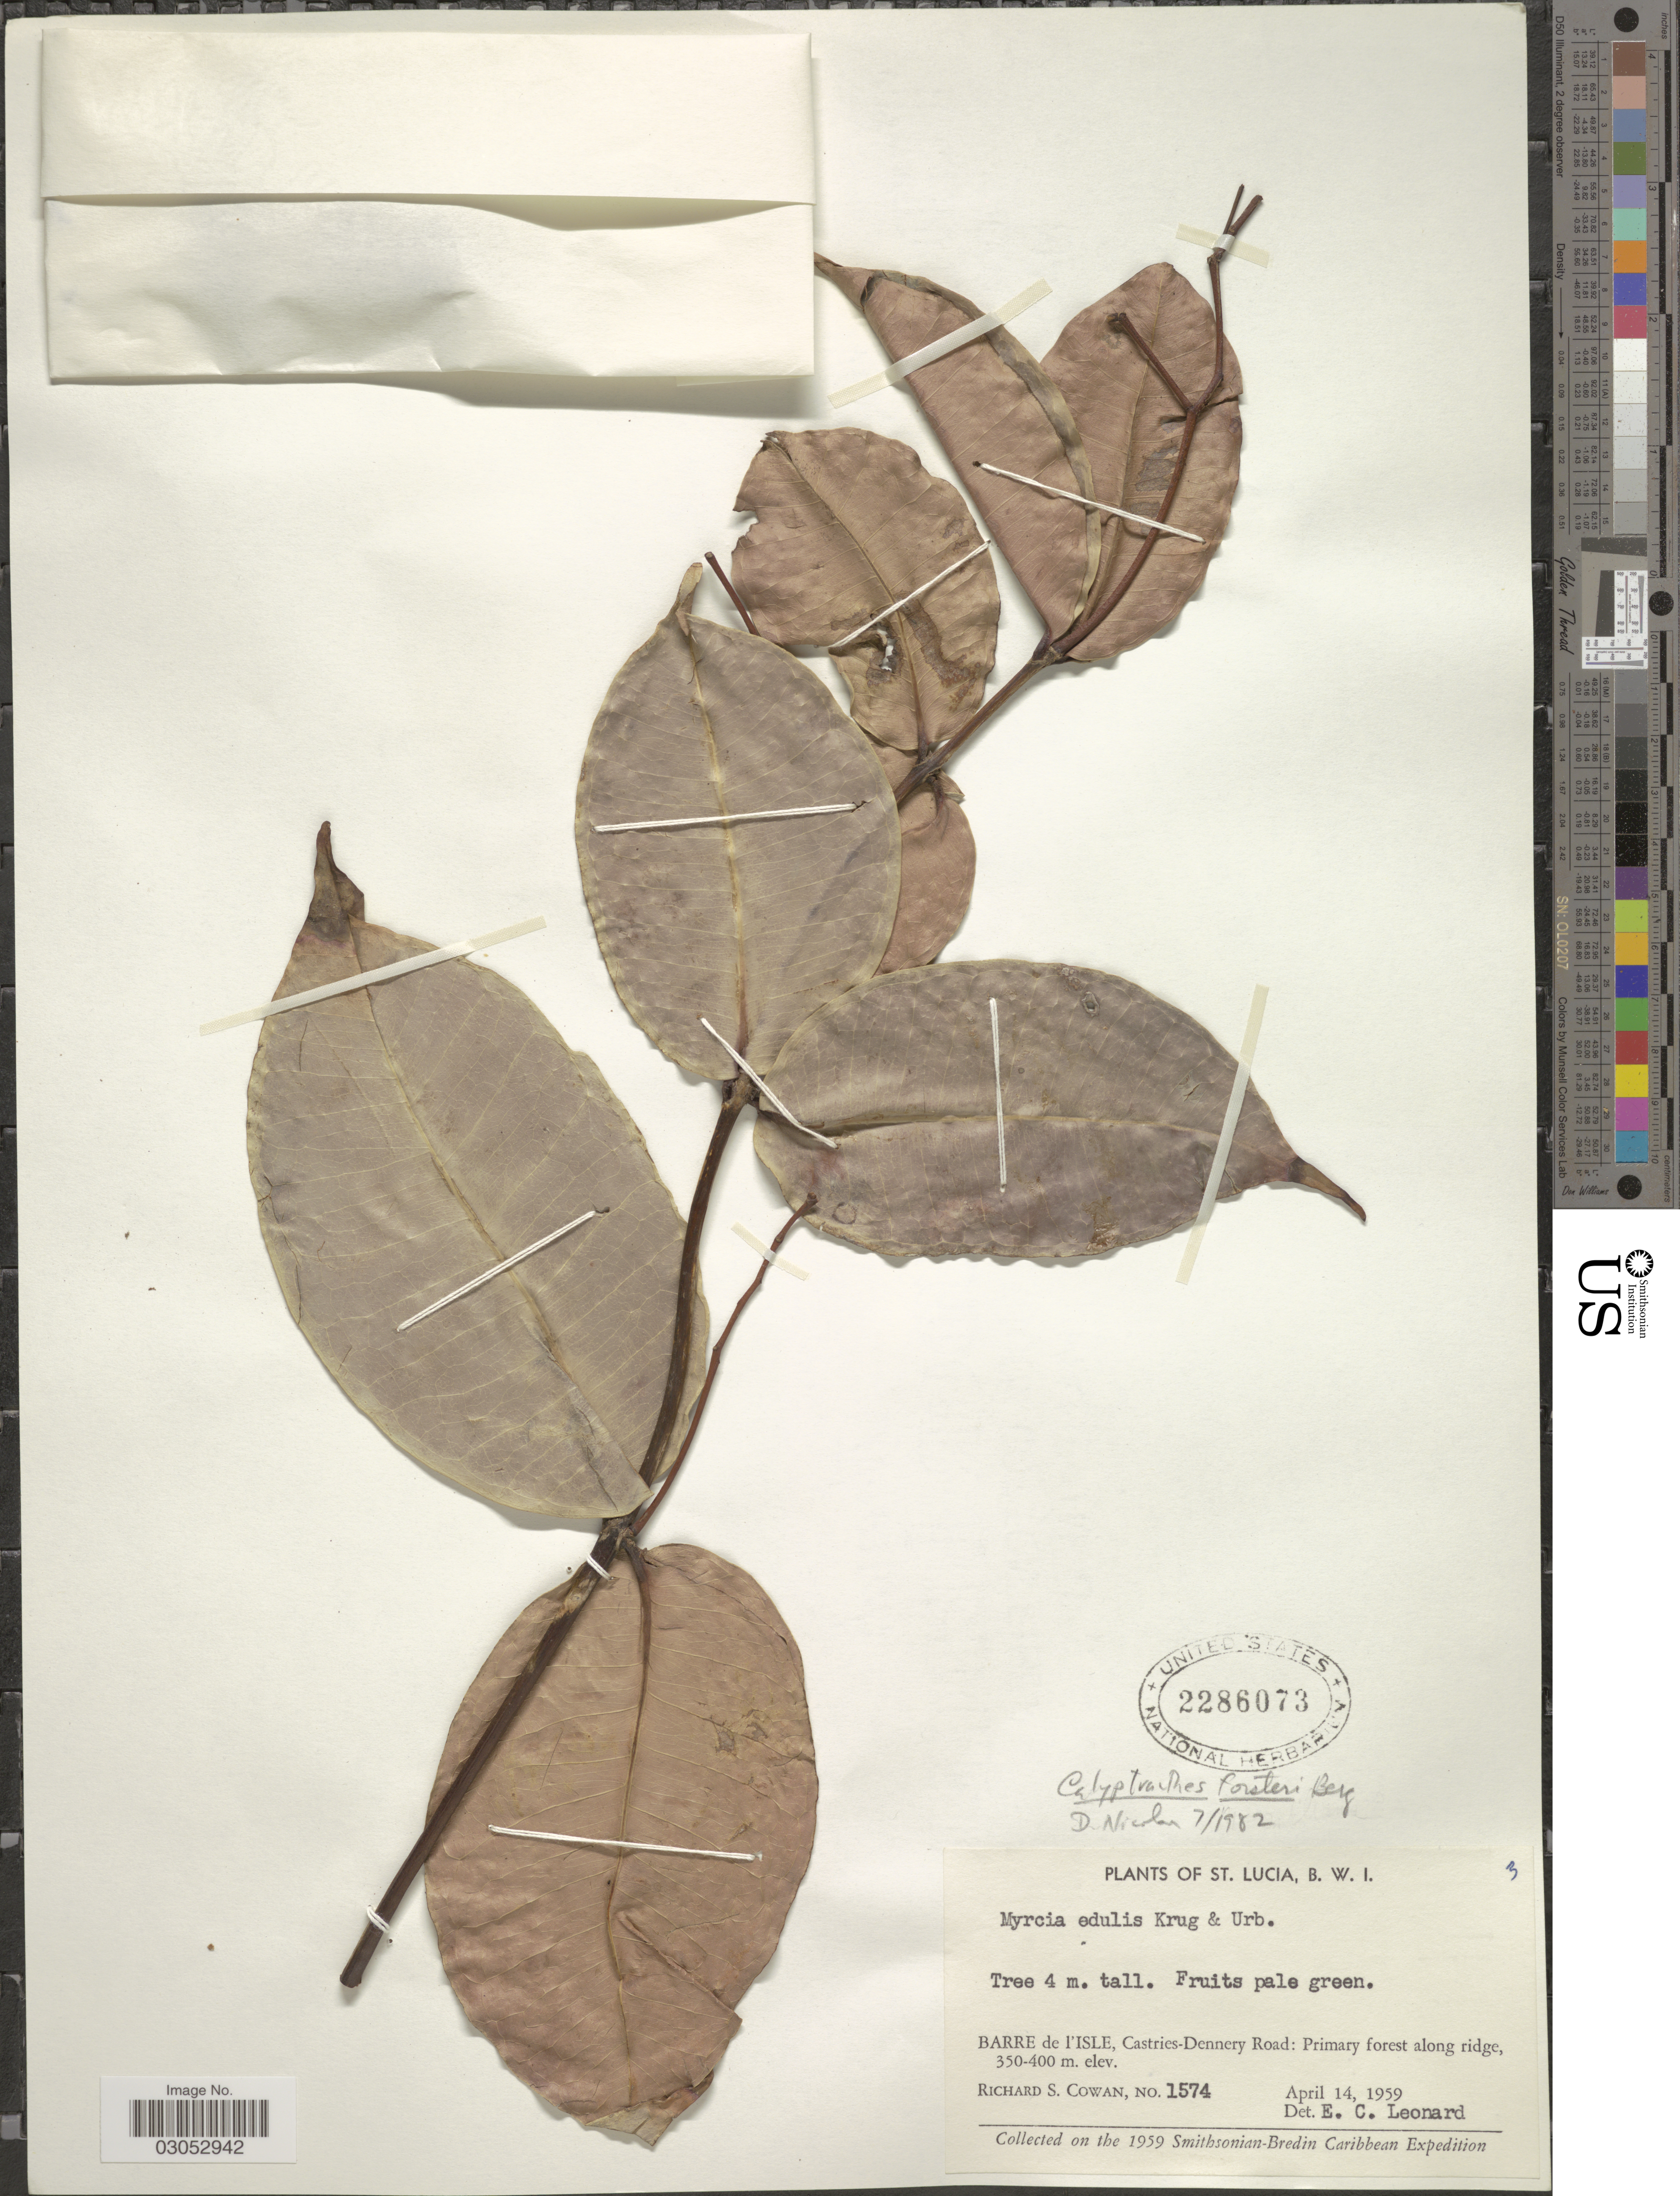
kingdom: Plantae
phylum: Tracheophyta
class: Magnoliopsida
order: Myrtales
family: Myrtaceae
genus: Myrcia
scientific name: Myrcia neoforsteri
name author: A.R. Lourenço & E. Lucas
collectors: R. S. Cowan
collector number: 1574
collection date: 1959-04-14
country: St. Lucia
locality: B.W.I., Barre de l'Isle, Castries-Dennery Road.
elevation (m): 350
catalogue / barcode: US 2286073